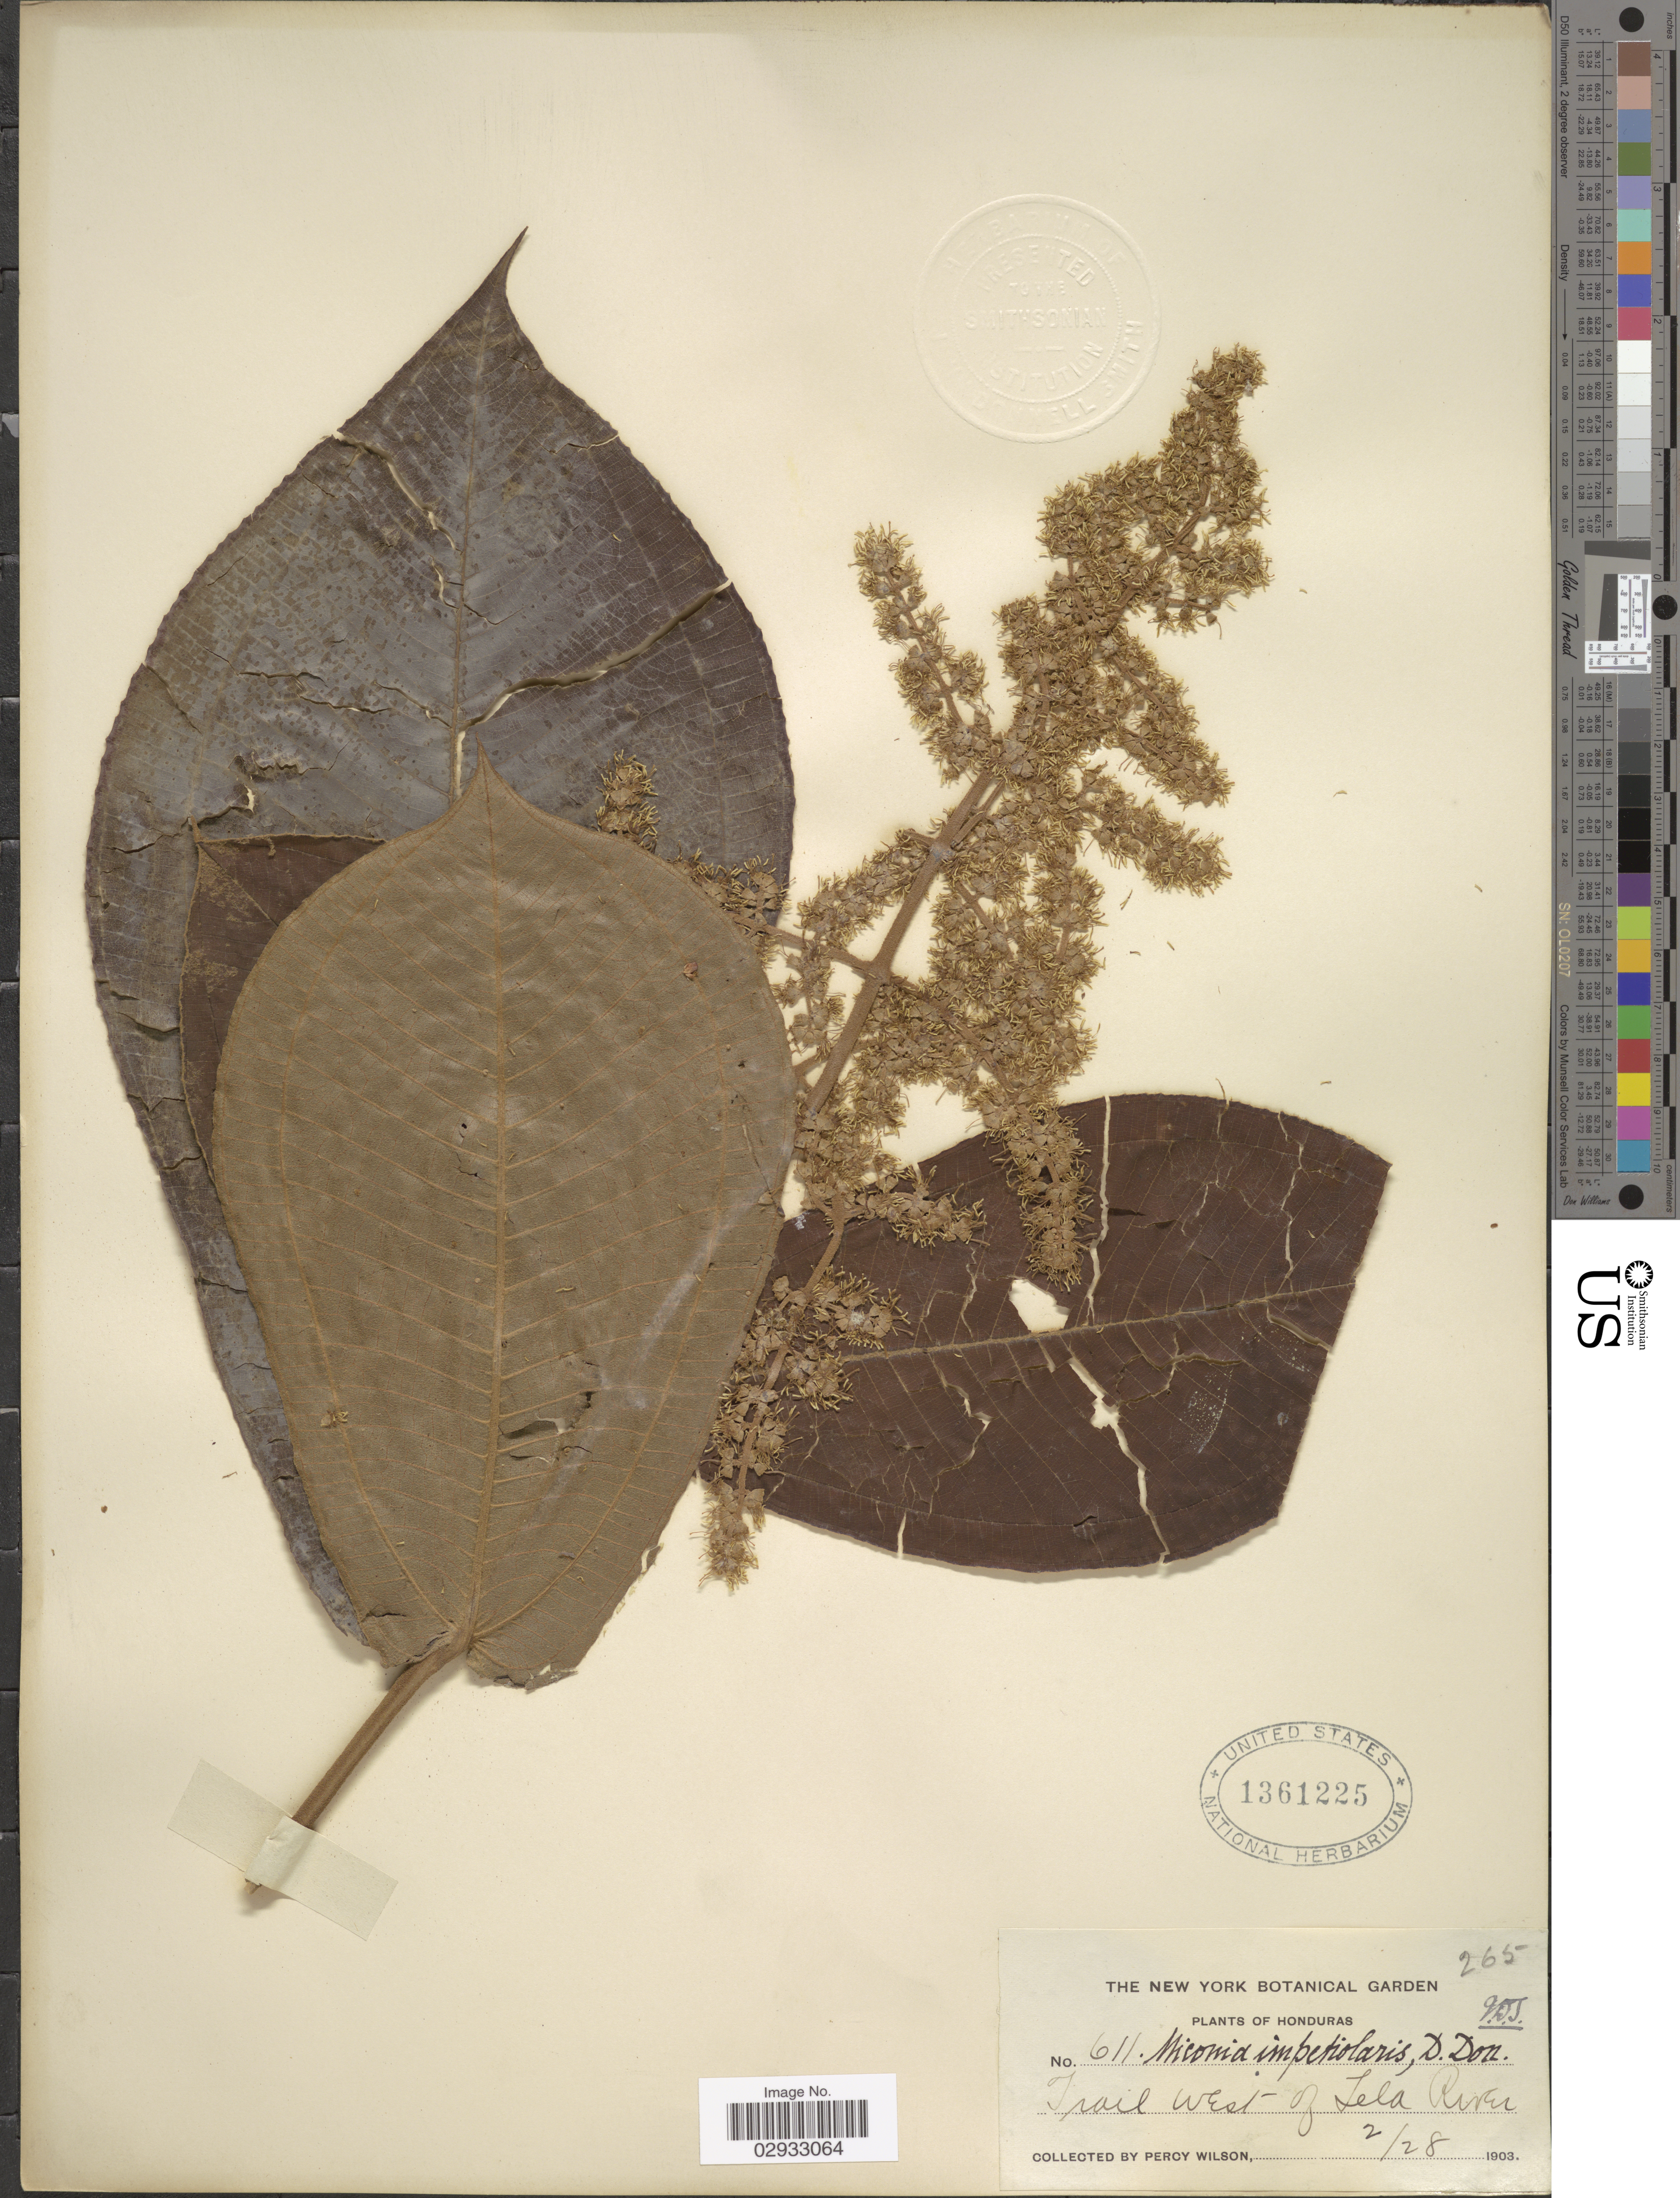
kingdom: Plantae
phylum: Tracheophyta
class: Magnoliopsida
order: Myrtales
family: Melastomataceae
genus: Miconia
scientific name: Miconia impetiolaris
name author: (Sw.) D. Don ex DC.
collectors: P. Wilson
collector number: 611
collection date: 1903-02-28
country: Honduras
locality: Trail west of Tela River.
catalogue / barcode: US 1361225